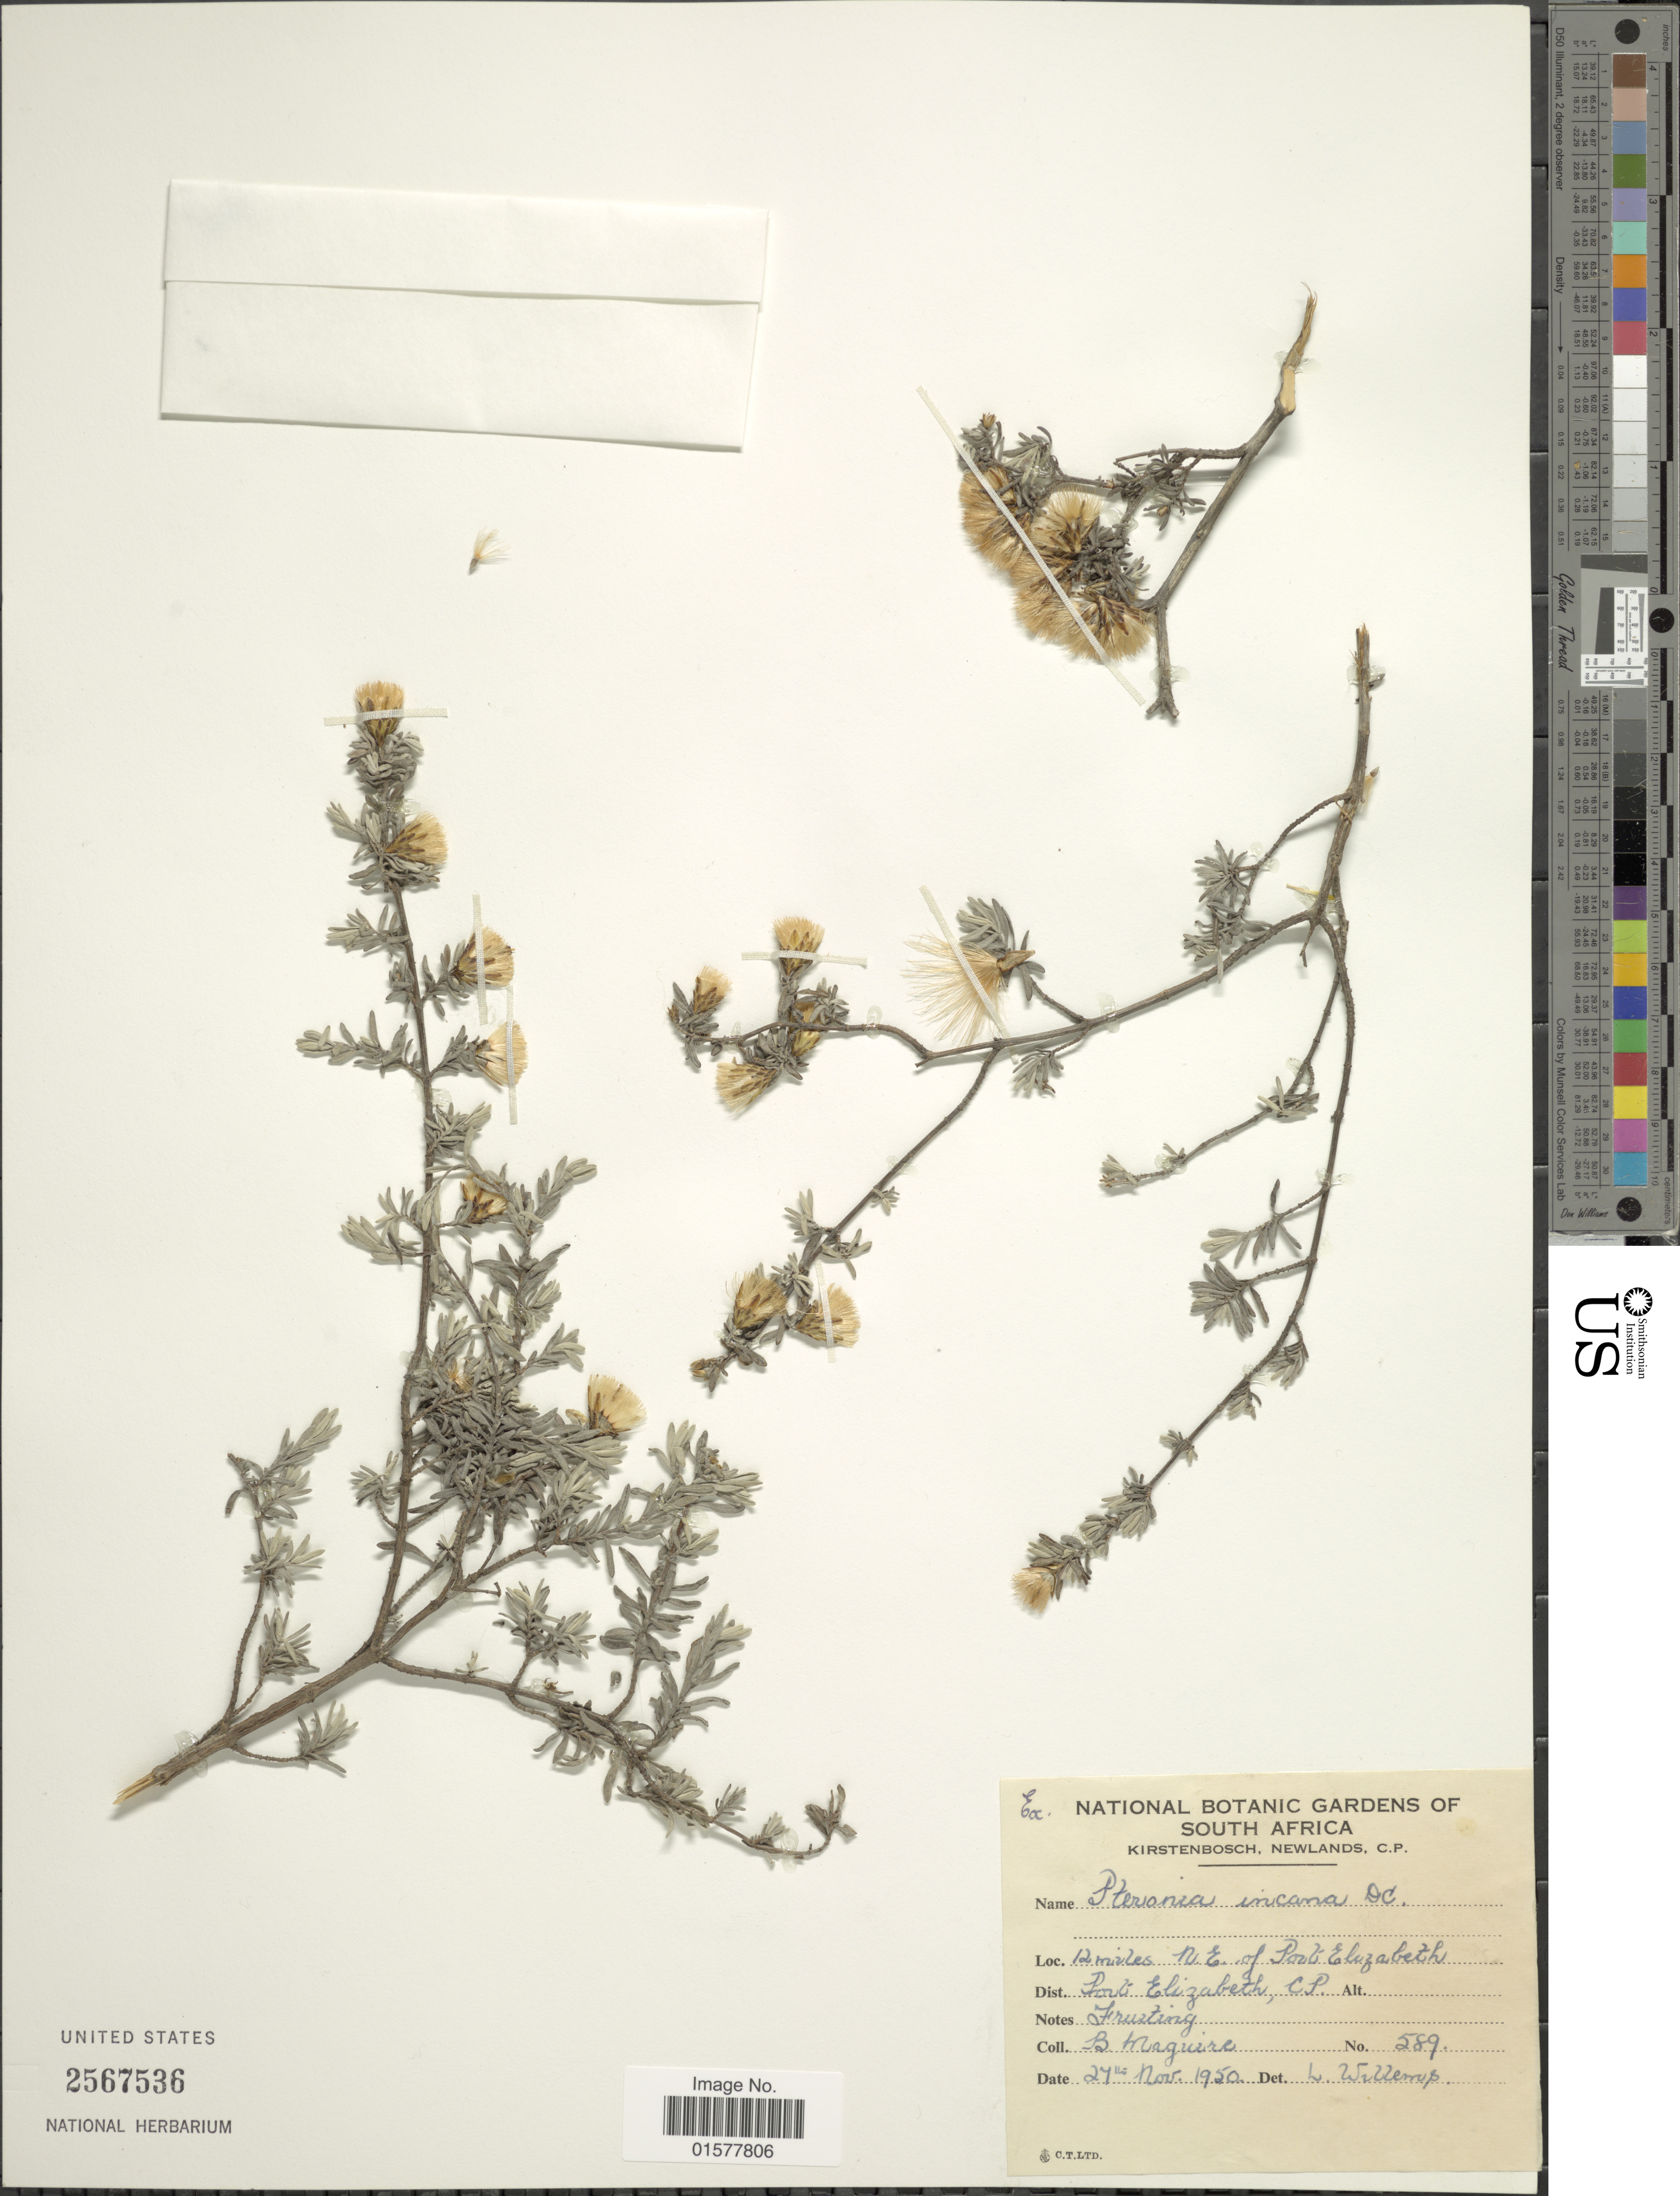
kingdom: Plantae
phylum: Tracheophyta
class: Magnoliopsida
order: Asterales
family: Asteraceae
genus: Pteronia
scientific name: Pteronia incana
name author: DC.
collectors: B. Maguire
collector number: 589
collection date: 1950-11-27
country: South Africa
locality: Kirstenbosch, Newlands, C. P. 12 miles N. E. of Port Elizabeth, Dist. Port Elizabeth C. P.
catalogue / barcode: US 2567536